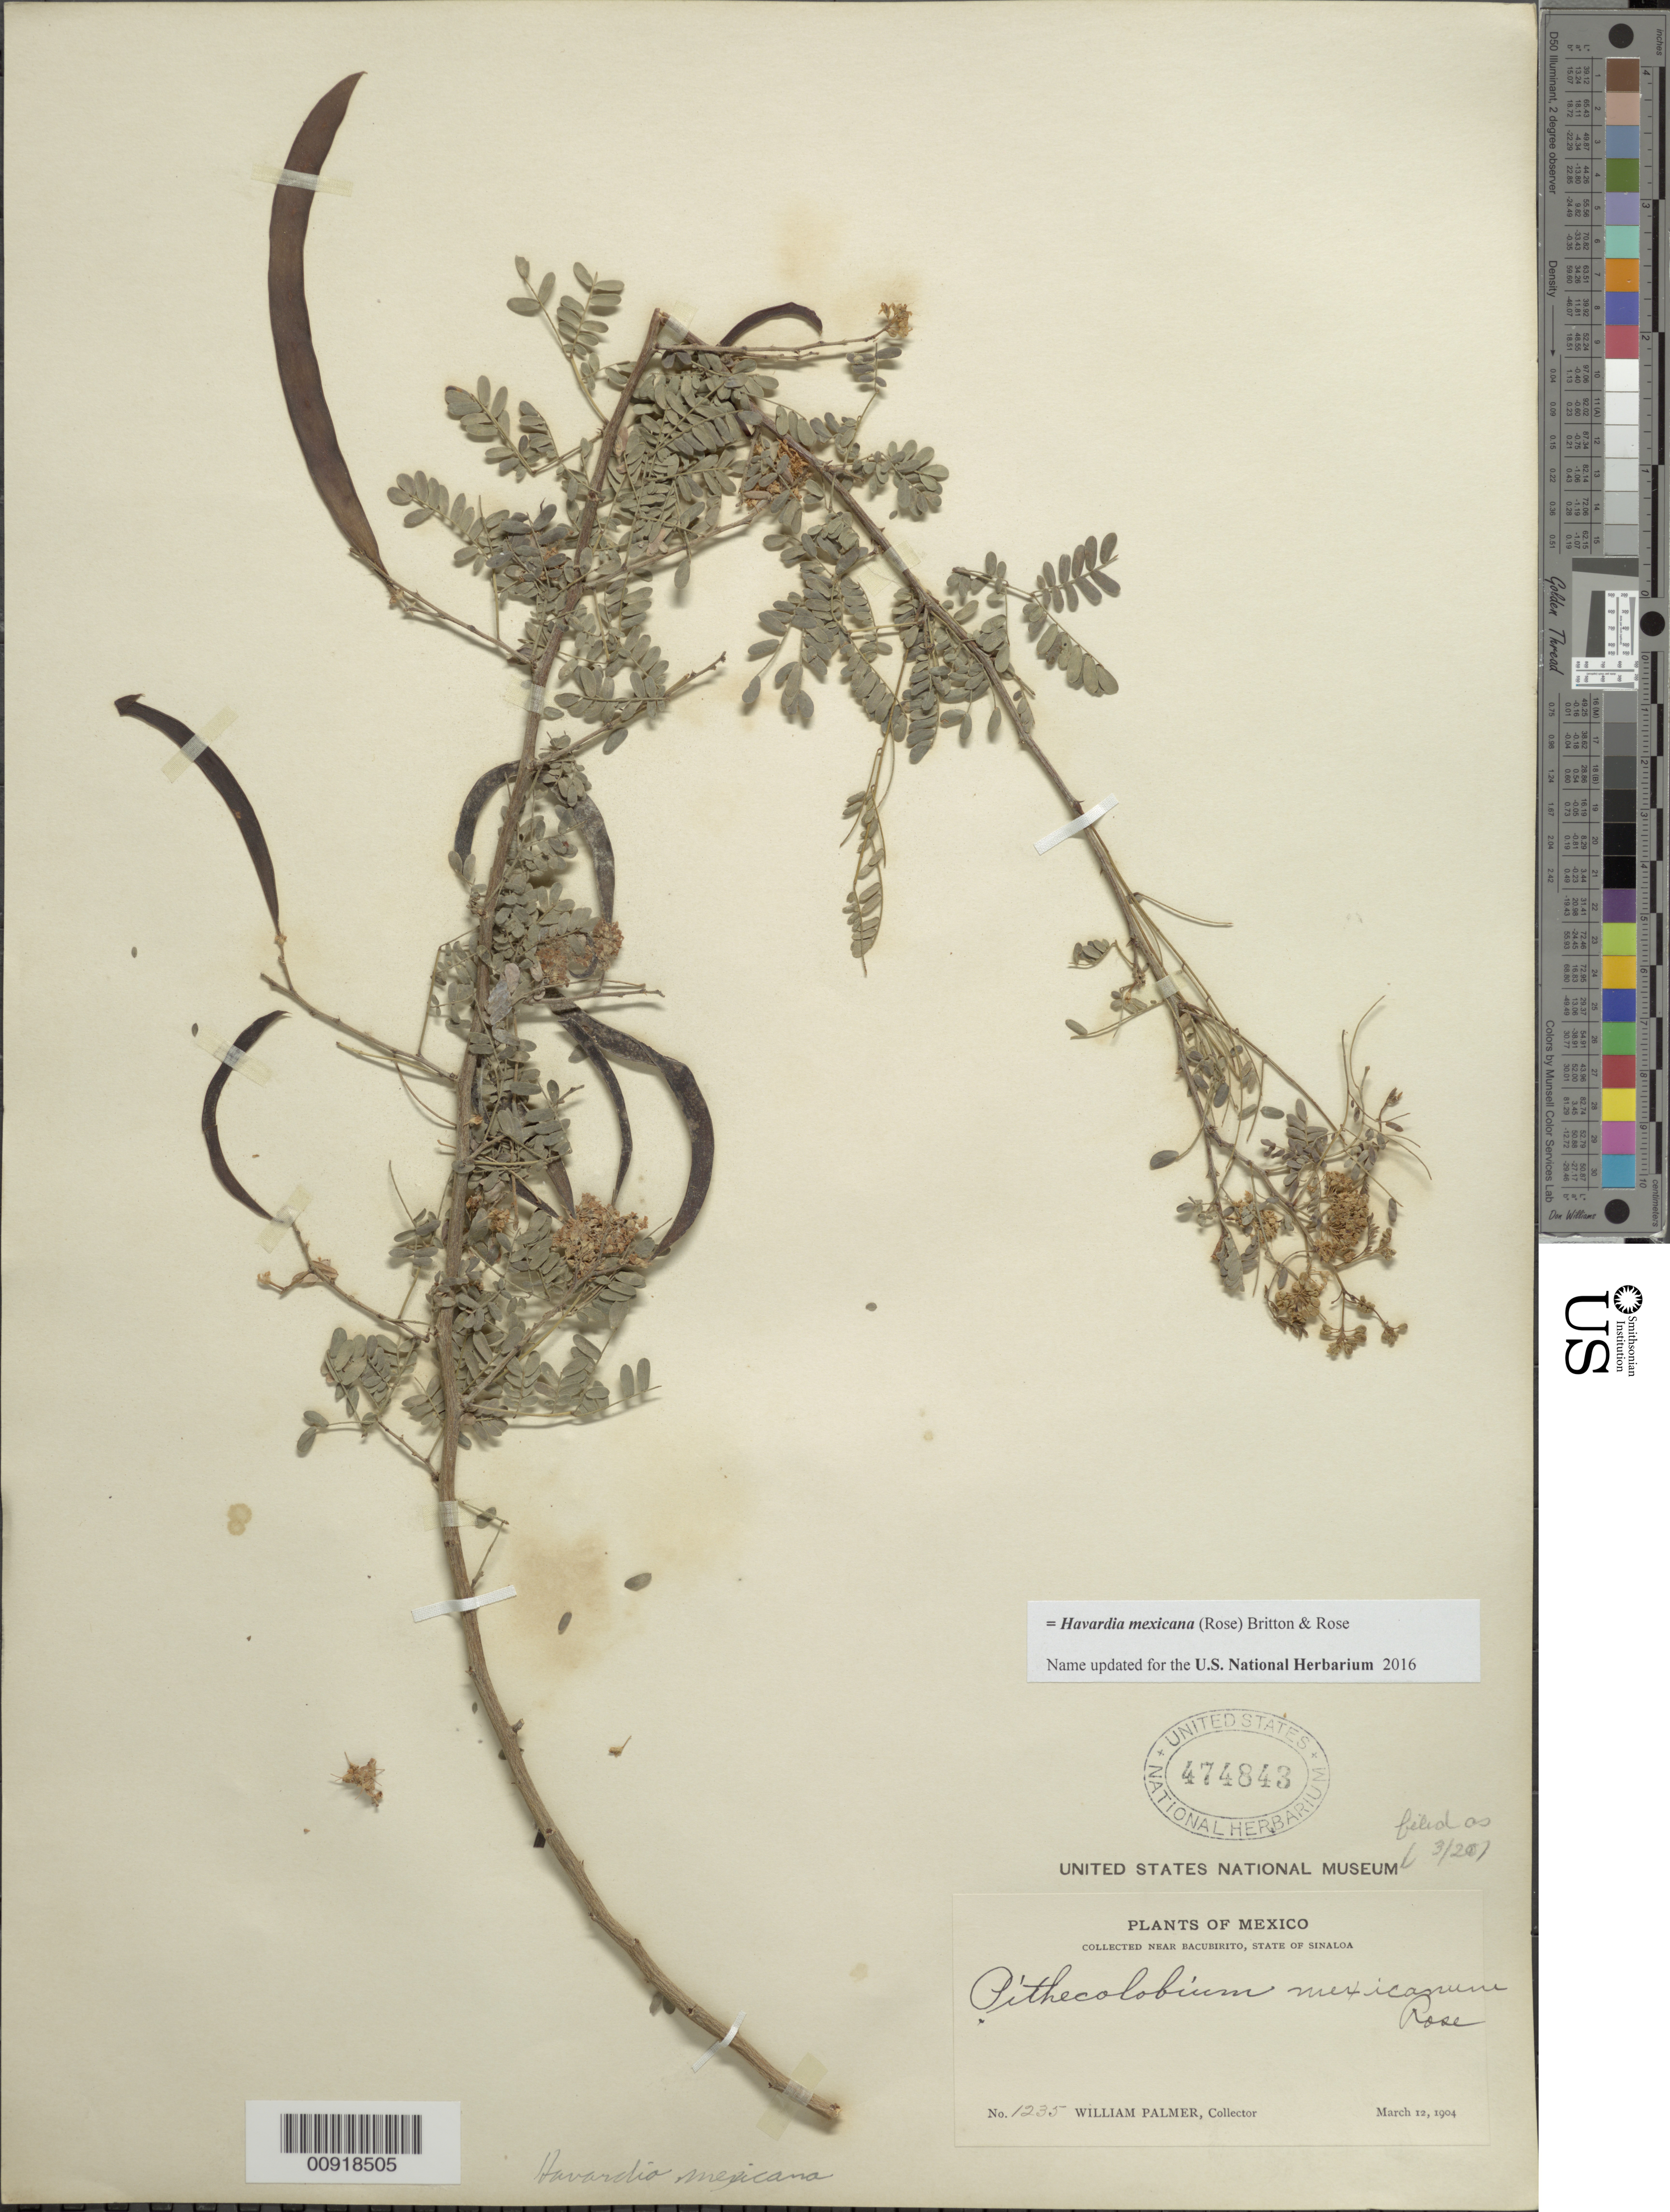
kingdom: Plantae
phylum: Tracheophyta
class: Magnoliopsida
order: Fabales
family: Fabaceae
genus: Havardia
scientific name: Havardia mexicana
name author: (Rose) Britton & Rose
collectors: W. Palmer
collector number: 1235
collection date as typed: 12 Mar 1904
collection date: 1904-03-12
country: Mexico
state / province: Sinaloa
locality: Near Bacubirito, State of Sinaloa.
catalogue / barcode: US 474843